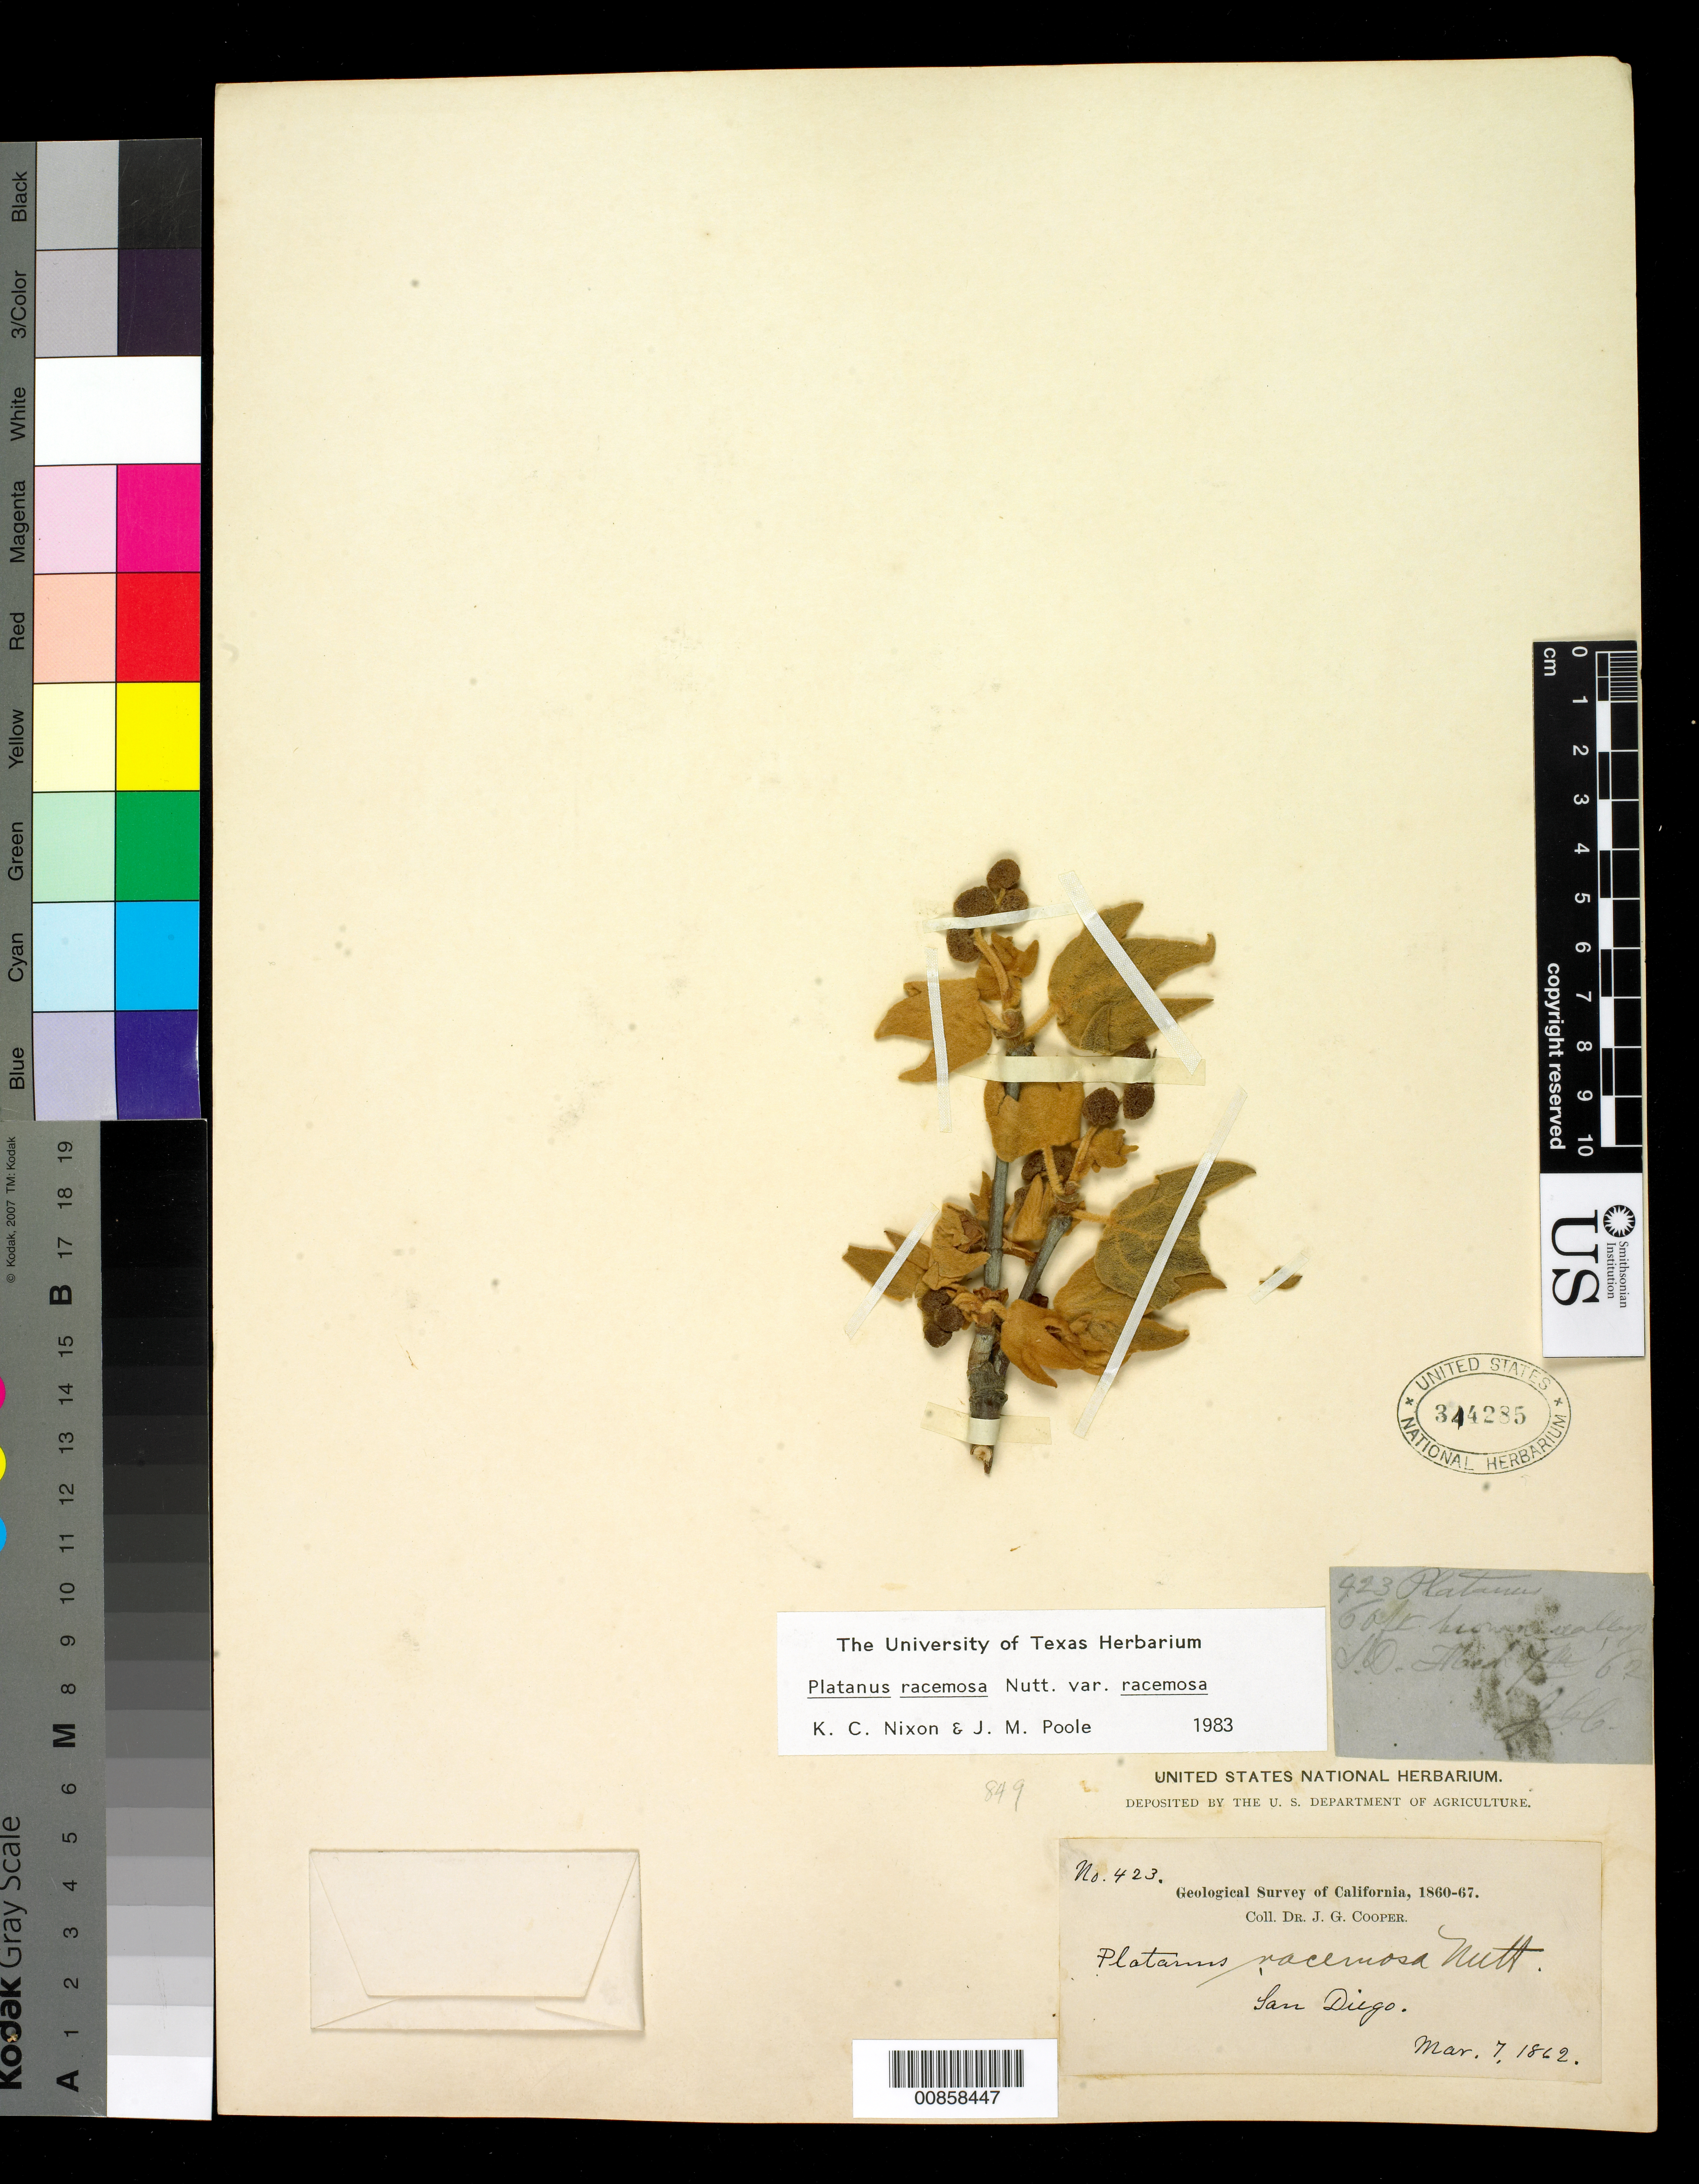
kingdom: Plantae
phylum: Tracheophyta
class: Magnoliopsida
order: Proteales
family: Platanaceae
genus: Platanus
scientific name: Platanus racemosa var. racemosa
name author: Nutt.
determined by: Nixon, K C.; Poole, J. M.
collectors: J. G. Cooper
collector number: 423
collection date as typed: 07 Mar 1862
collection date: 1862-03-07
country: United States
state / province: California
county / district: San Diego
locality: San Diego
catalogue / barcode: US 344285